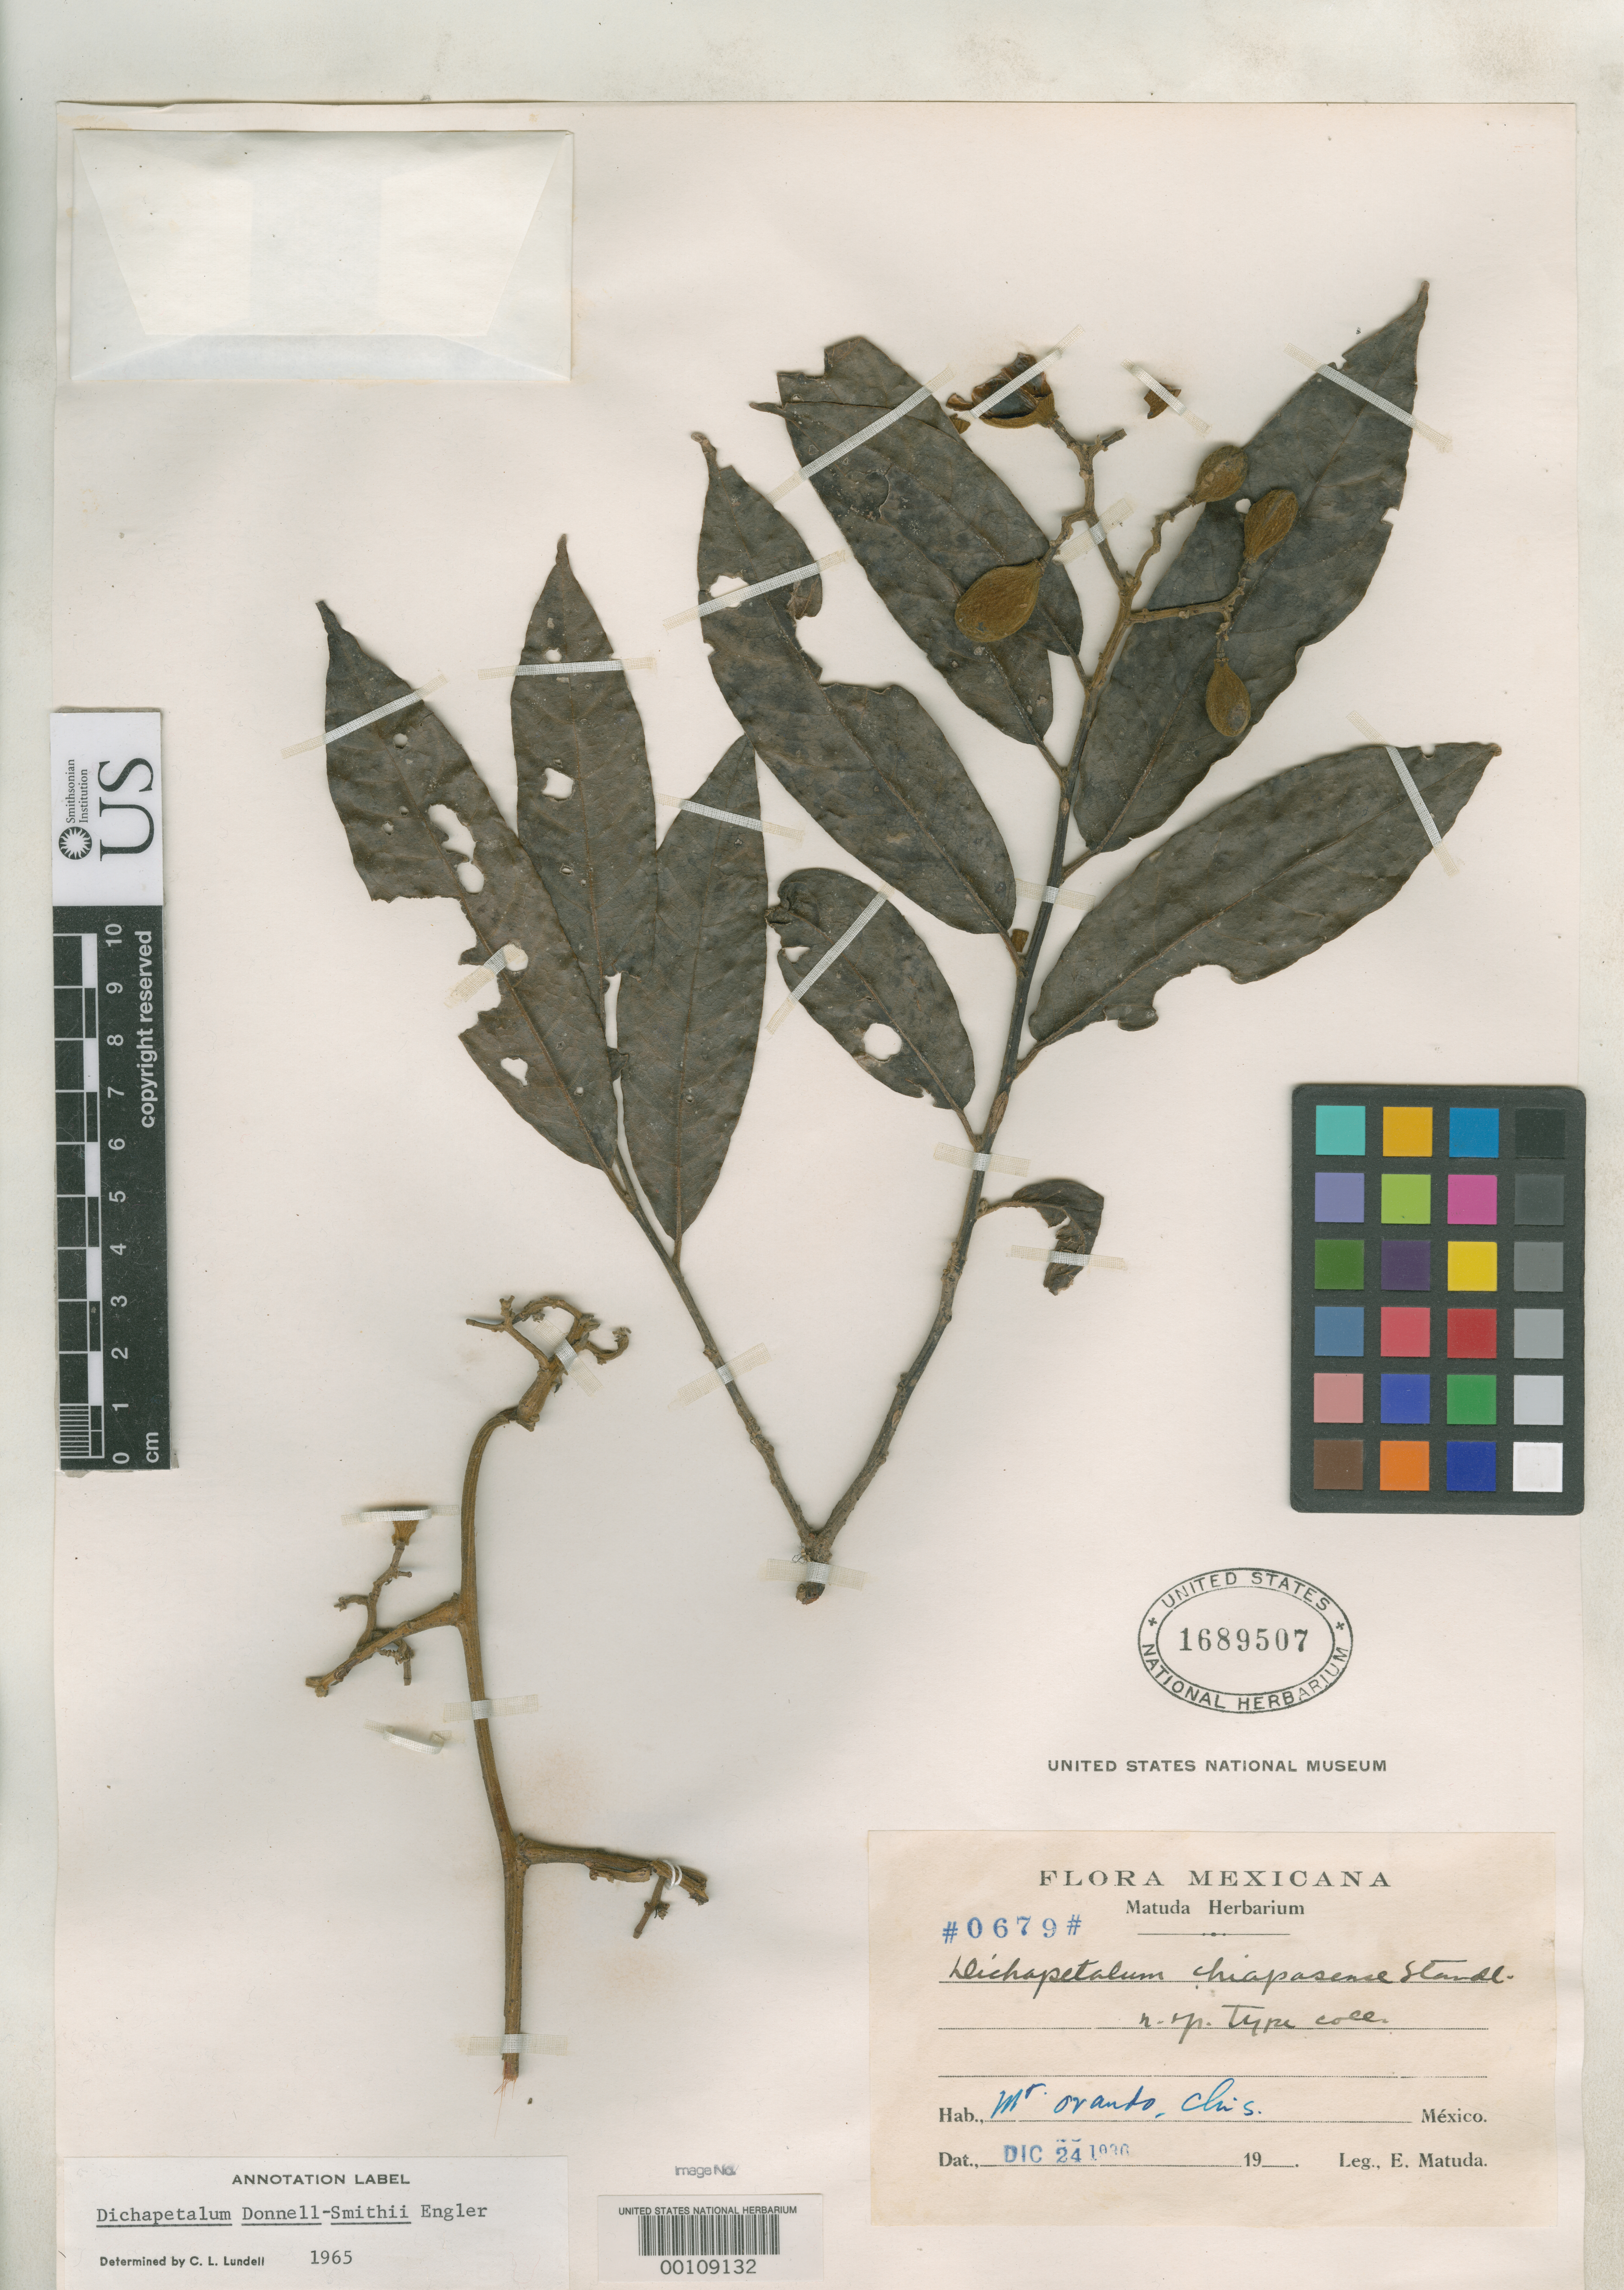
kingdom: Plantae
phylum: Tracheophyta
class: Magnoliopsida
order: Malpighiales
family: Dichapetalaceae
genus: Dichapetalum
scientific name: Dichapetalum chiapasense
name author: Standl.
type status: Isotype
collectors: E. Matuda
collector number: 679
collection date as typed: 24 Dec 1926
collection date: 1926-12-24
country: Mexico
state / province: Chiapas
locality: Mt. Orando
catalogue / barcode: US 1689507